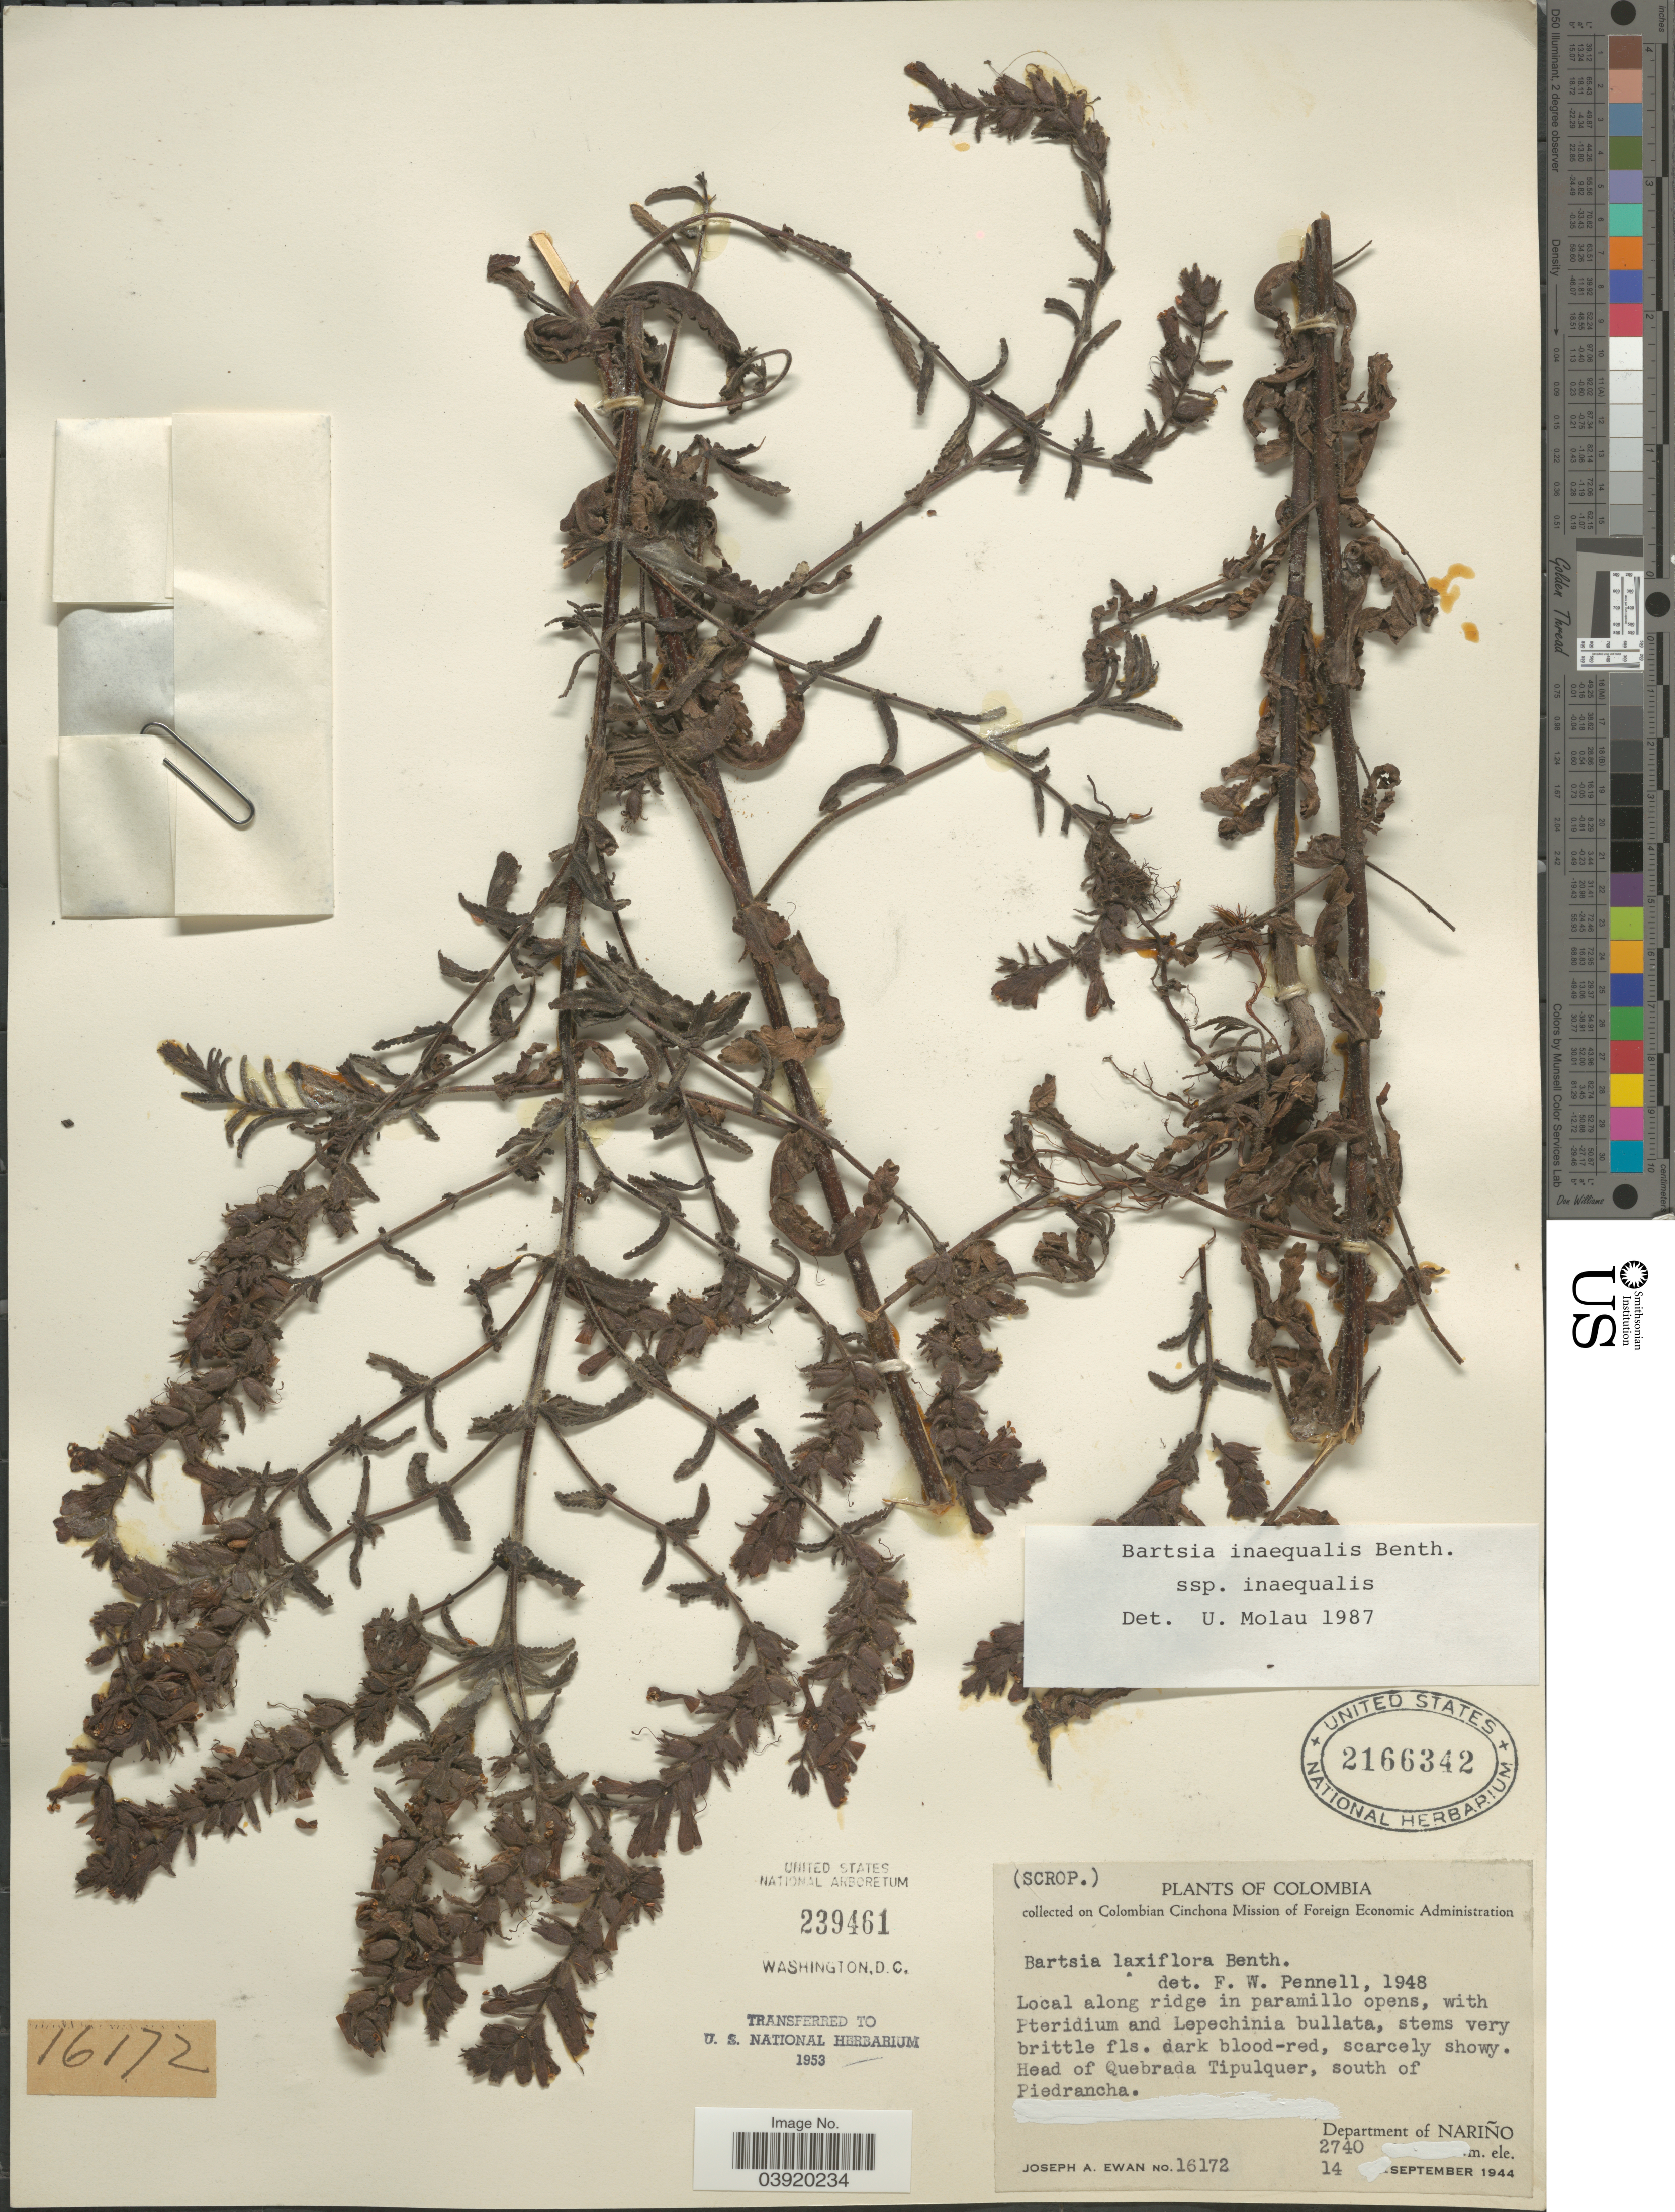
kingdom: Plantae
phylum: Tracheophyta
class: Magnoliopsida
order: Lamiales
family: Orobanchaceae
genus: Bartsia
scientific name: Bartsia inaequalis subsp. inaequalis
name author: Benth.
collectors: J. A. Ewan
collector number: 16172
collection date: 1944-09-14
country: Colombia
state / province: Nariño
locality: Head of Quebrada Tipulquer, south of Piedrancha, Department of Nariño.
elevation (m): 2740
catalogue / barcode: US 2166342